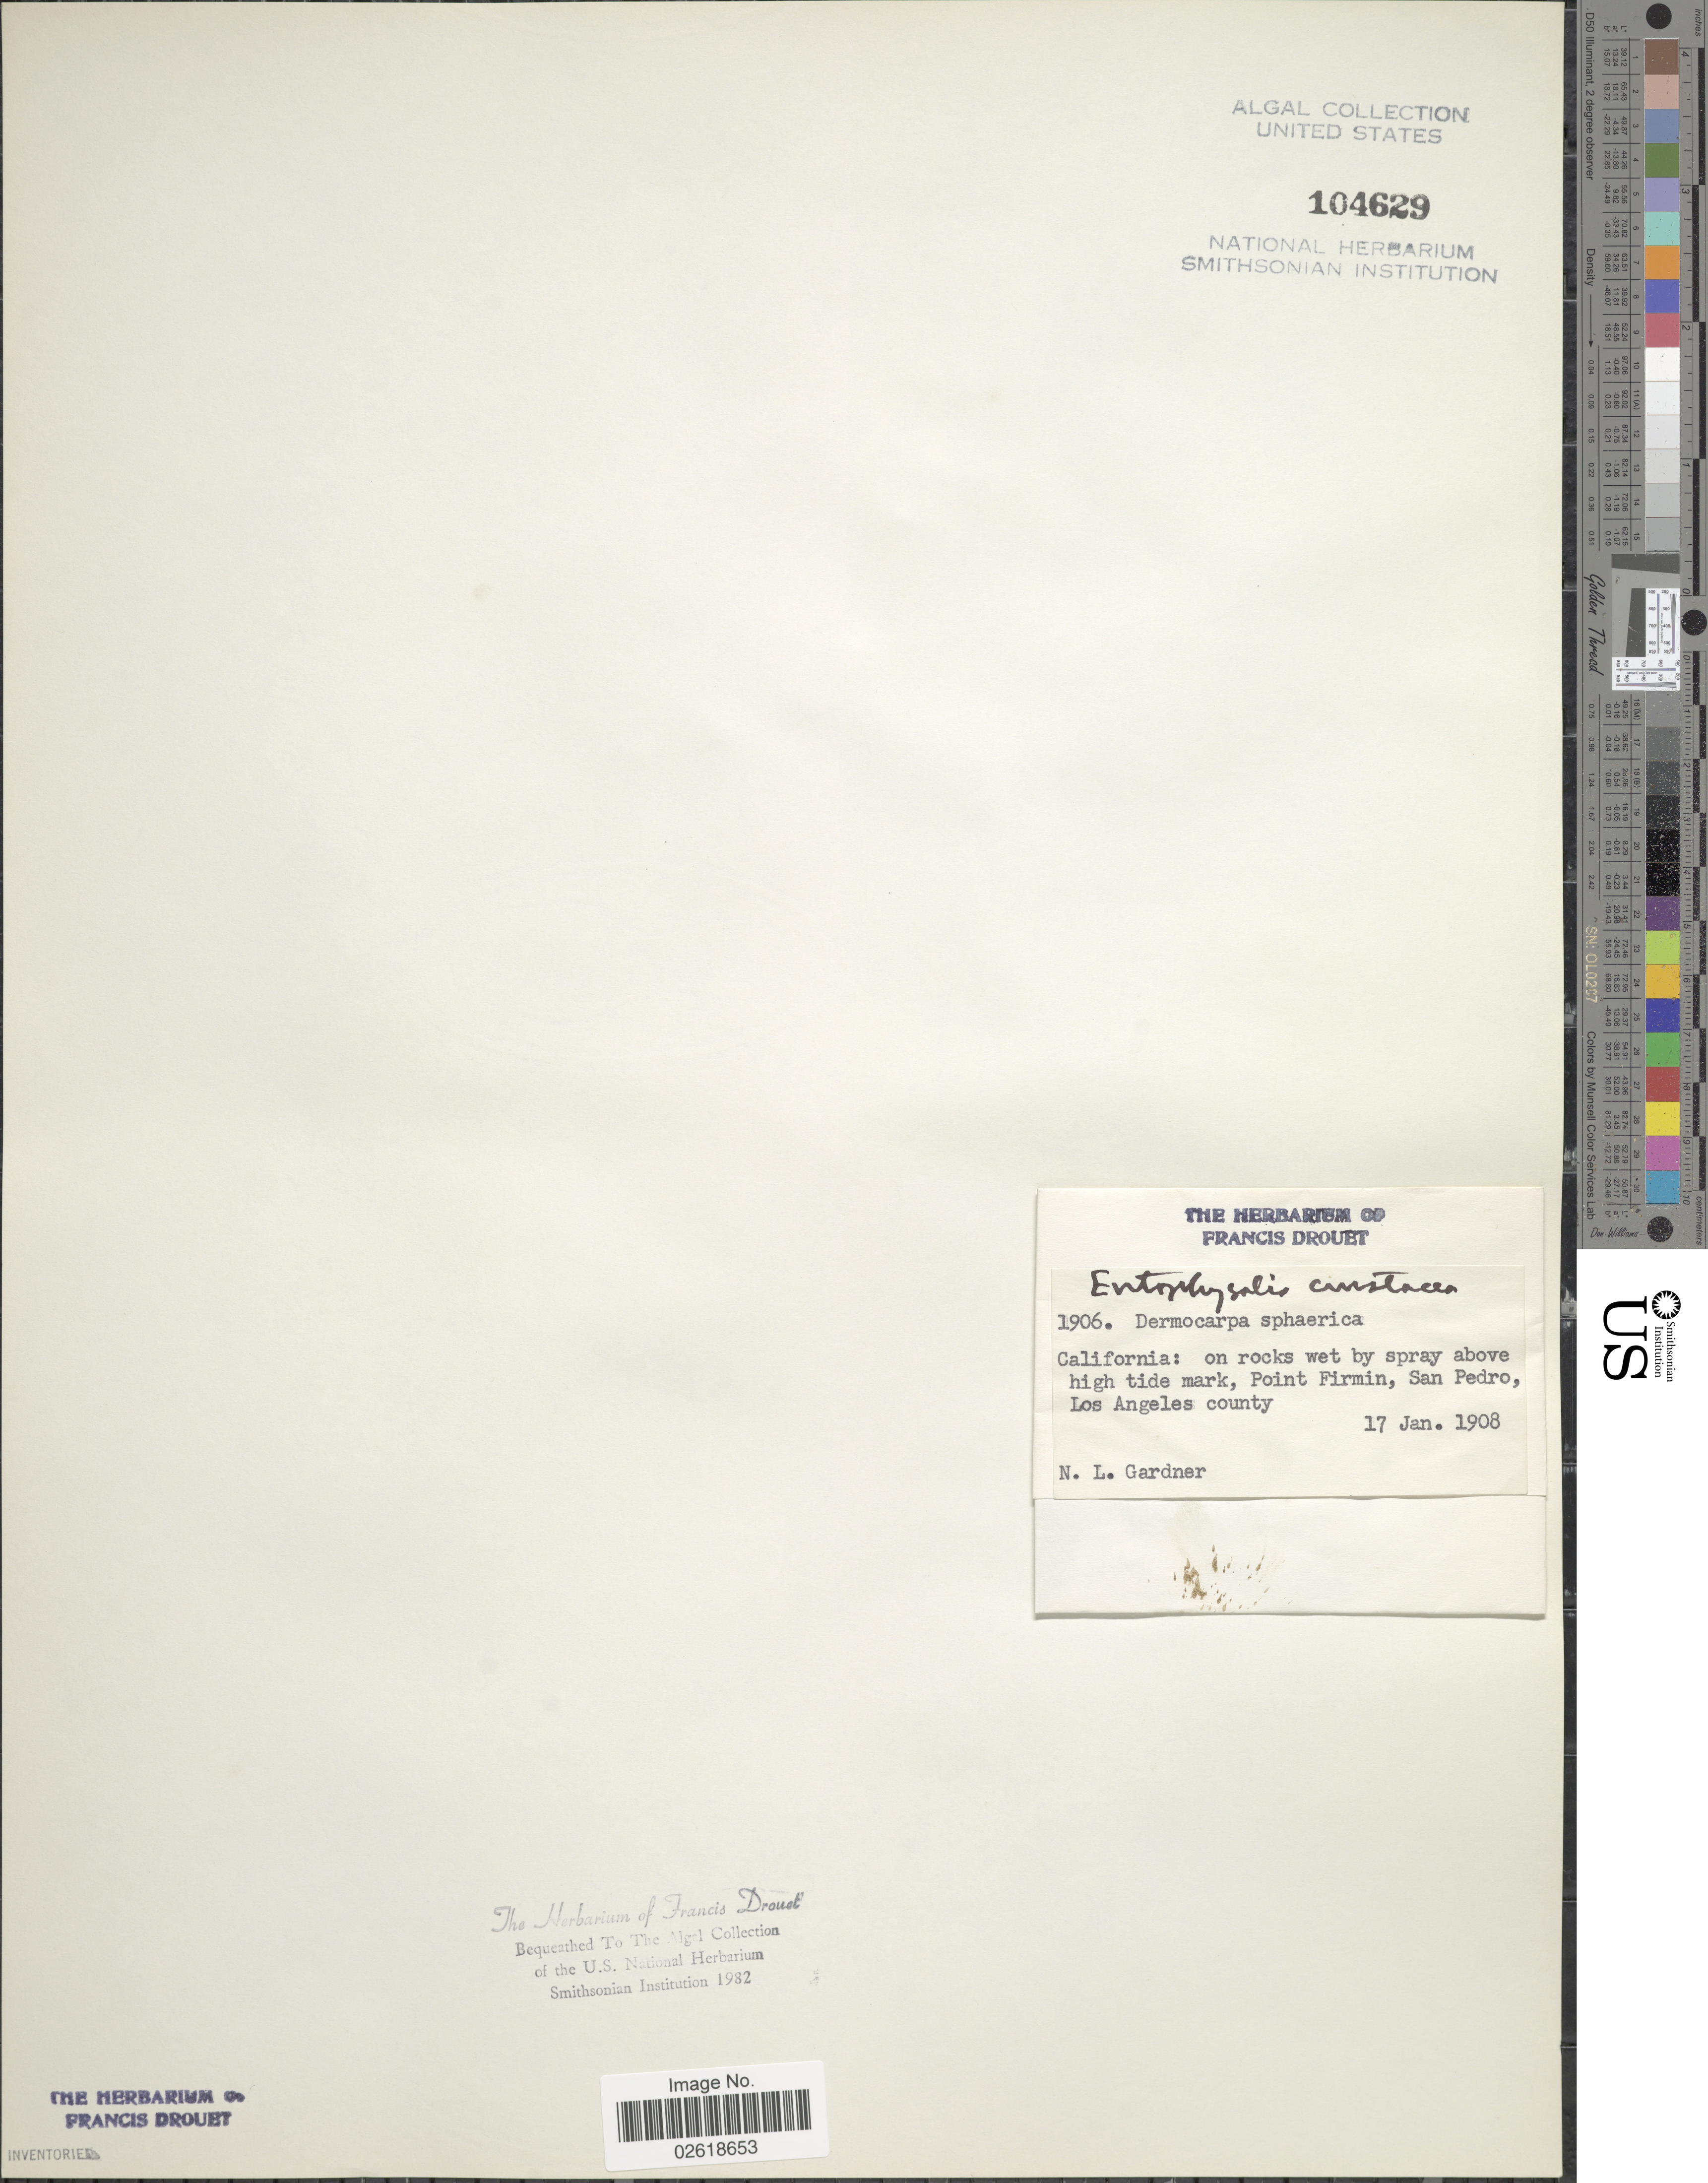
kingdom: Bacteria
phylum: Cyanobacteria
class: Cyanobacteriia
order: Cyanobacteriales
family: Chroococcaceae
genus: Entophysalis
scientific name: Entophysalis deusta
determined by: Drouet, F. E.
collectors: N. Gardner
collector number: NLG 1906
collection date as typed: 17 Jan 1908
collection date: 1908-01-17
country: United States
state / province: California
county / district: Los Angeles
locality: Point Fermin, San Pedro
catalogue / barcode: US 104629